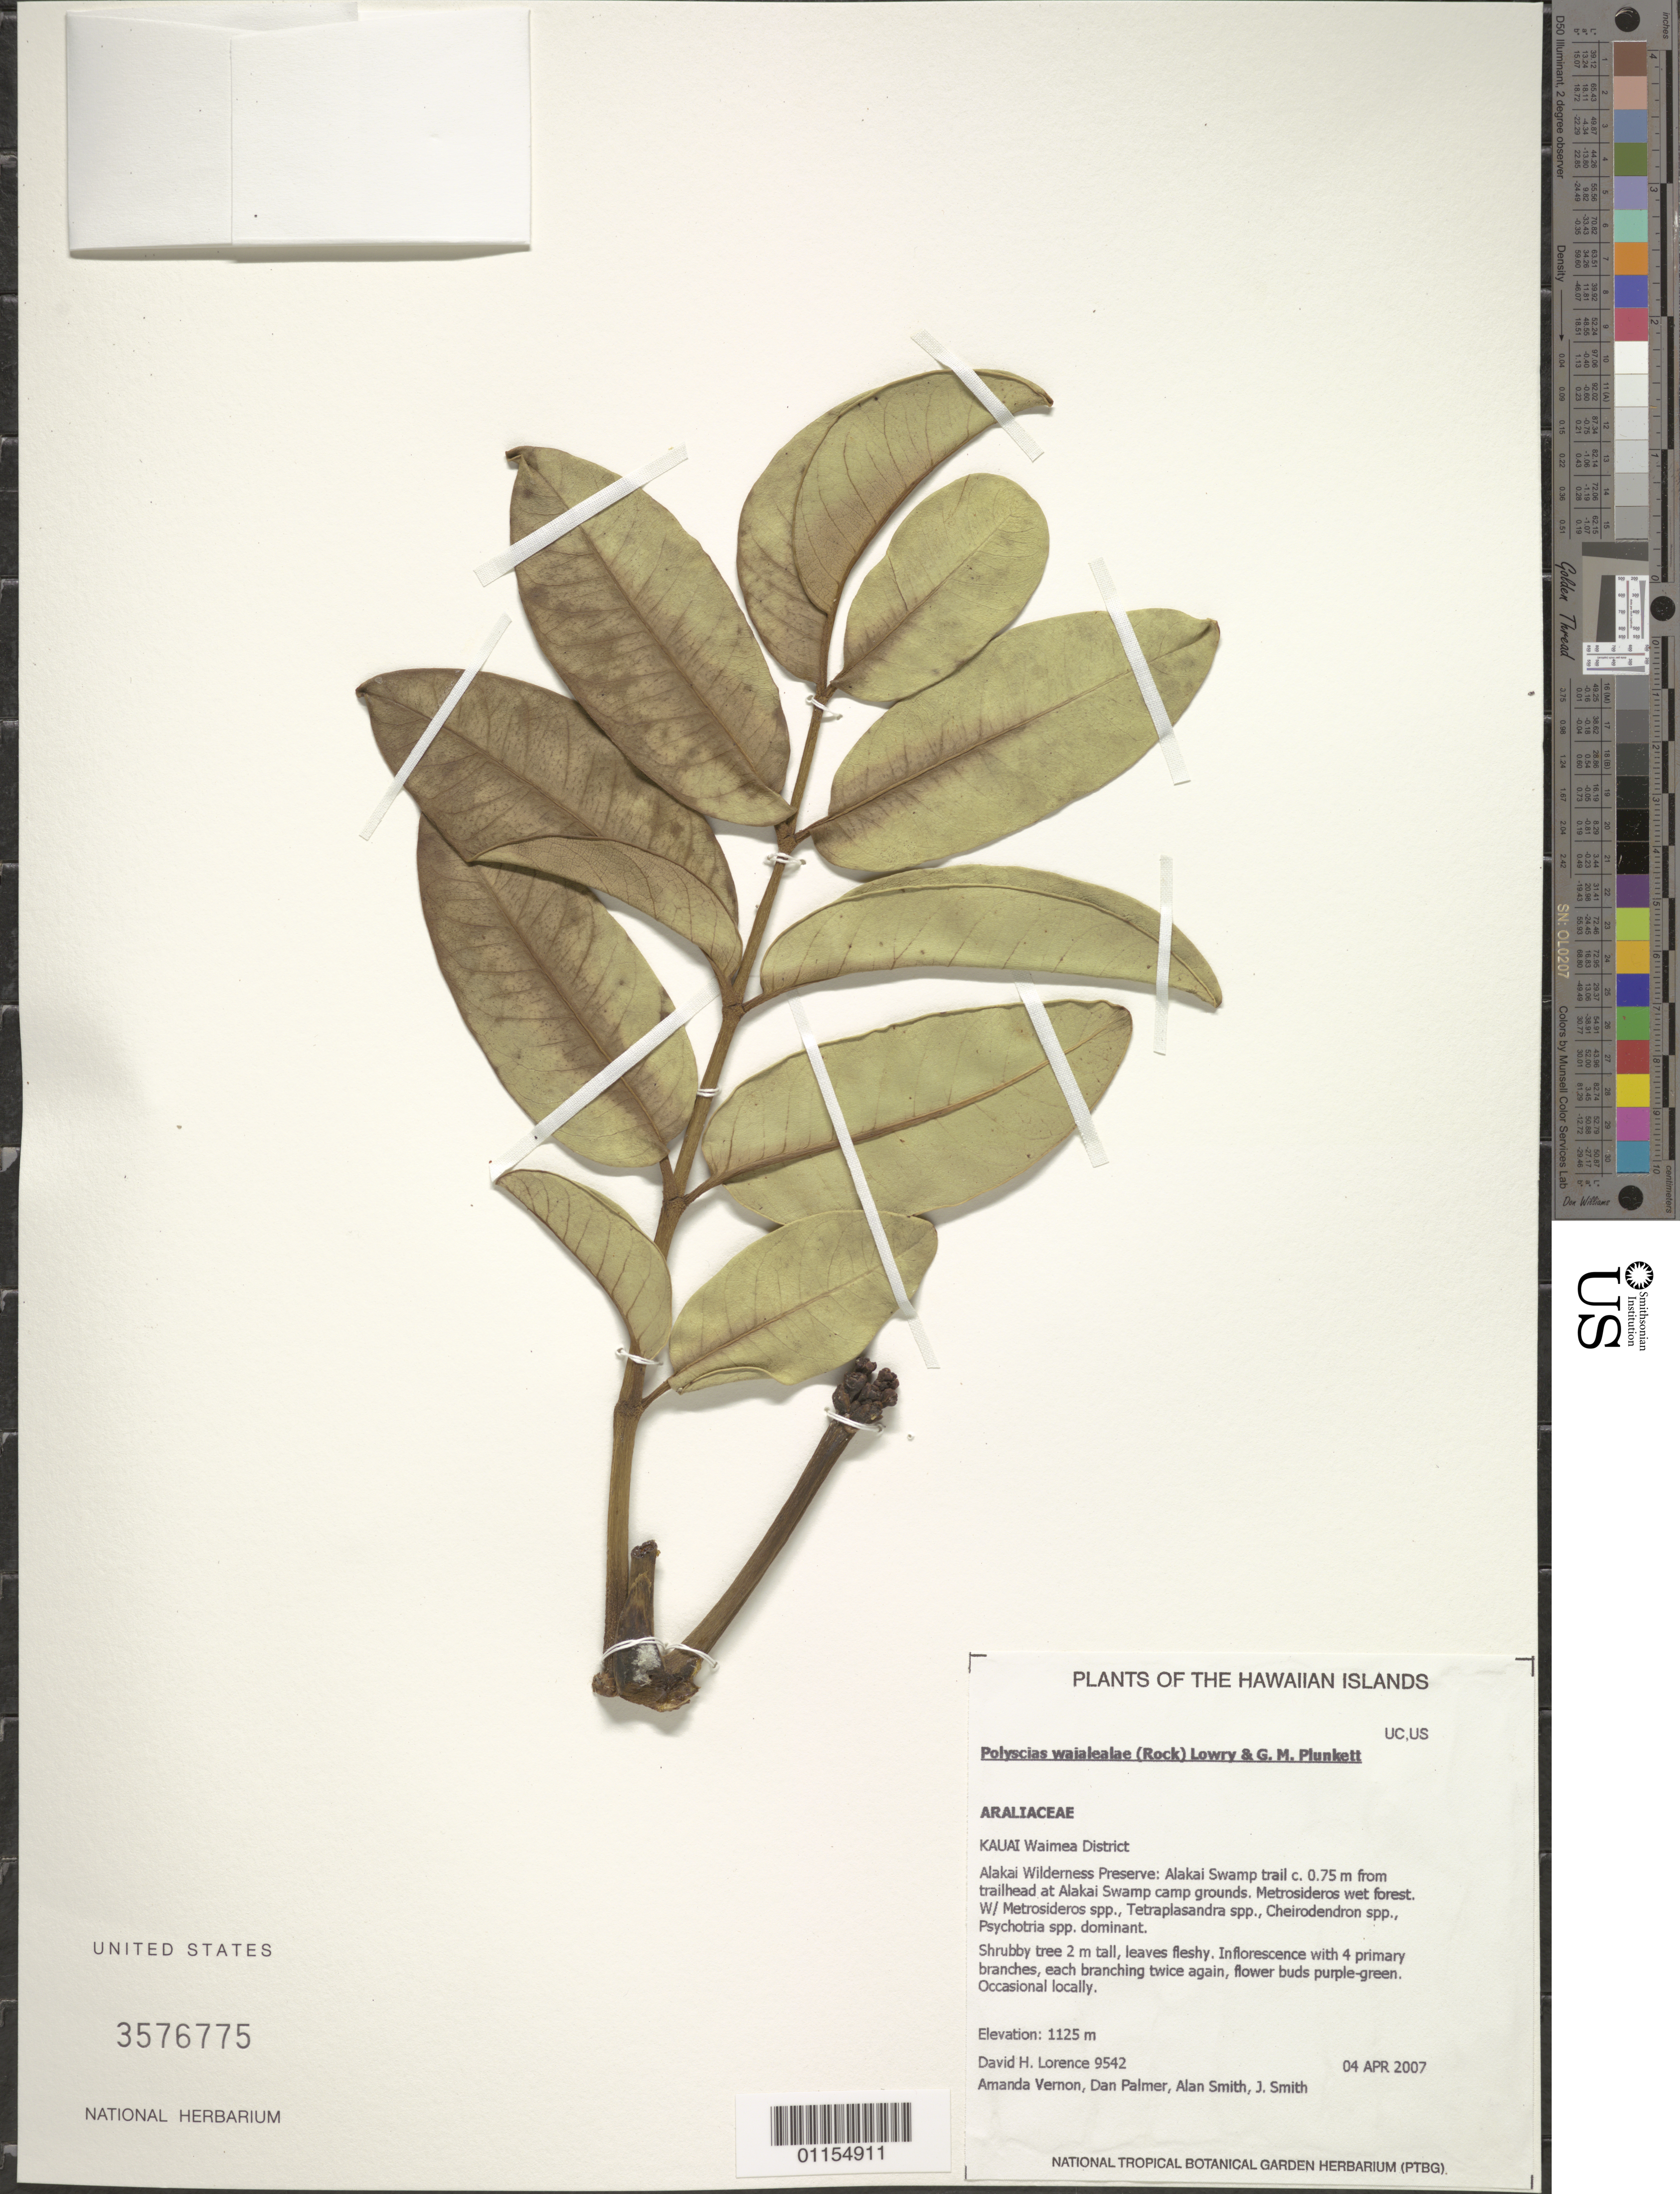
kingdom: Plantae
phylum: Tracheophyta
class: Magnoliopsida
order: Apiales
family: Araliaceae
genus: Polyscias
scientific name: Polyscias waialealae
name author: (Rock) Lowry & G. M. Plunkett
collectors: D. Lorence, A. Vernon, D. Palmer, A. Smith & J. Smith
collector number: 9542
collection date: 2007-04-04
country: United States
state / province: Hawaii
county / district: Kauai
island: Kaua'i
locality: Waimea District, Alakai Wilderness Preserve, Alakai Swamp Trail c. 0.75m from trailhead at Alakai Swamp campgrounds.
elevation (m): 1125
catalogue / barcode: US 3576775